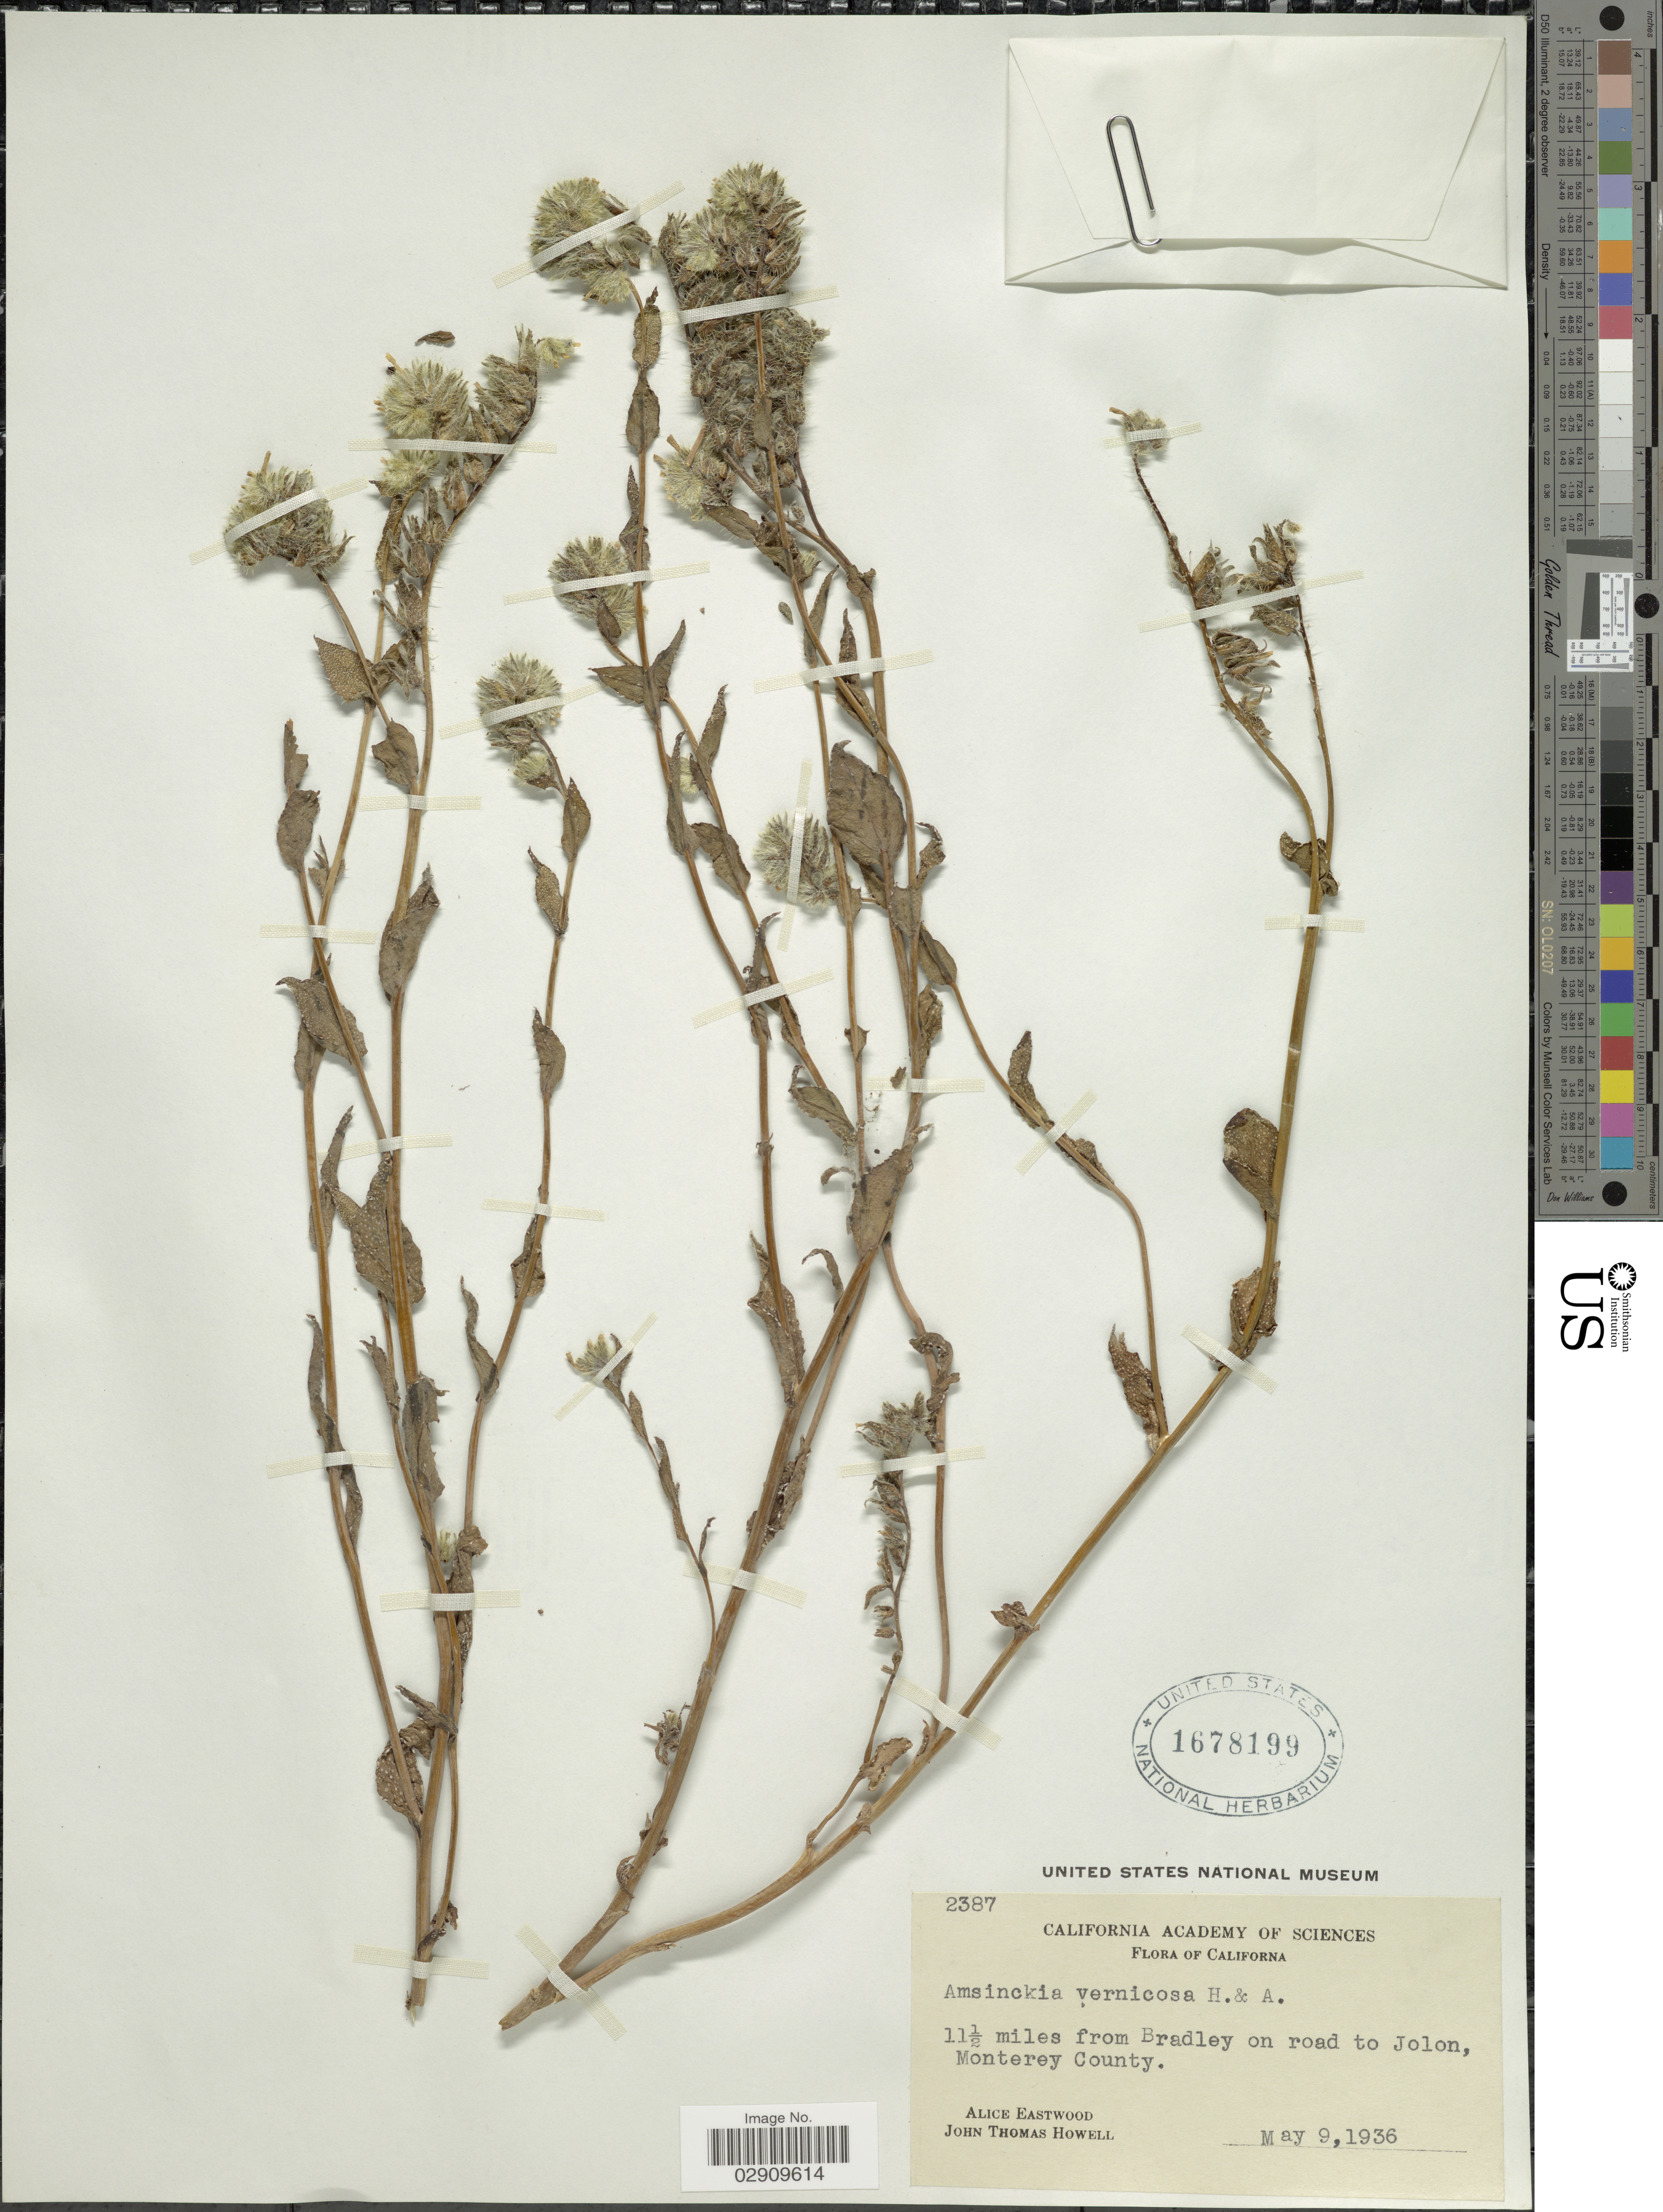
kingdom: Plantae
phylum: Tracheophyta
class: Magnoliopsida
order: Boraginales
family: Boraginaceae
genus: Amsinckia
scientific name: Amsinckia vernicosa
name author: Hook. & Arn.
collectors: A. Eastwood & J. T. Howell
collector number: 2387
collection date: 1936-05-09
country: United States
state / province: California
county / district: Monterey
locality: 11½ miles from Bradley on road to Jolon, Monterey County.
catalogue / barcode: US 1678199